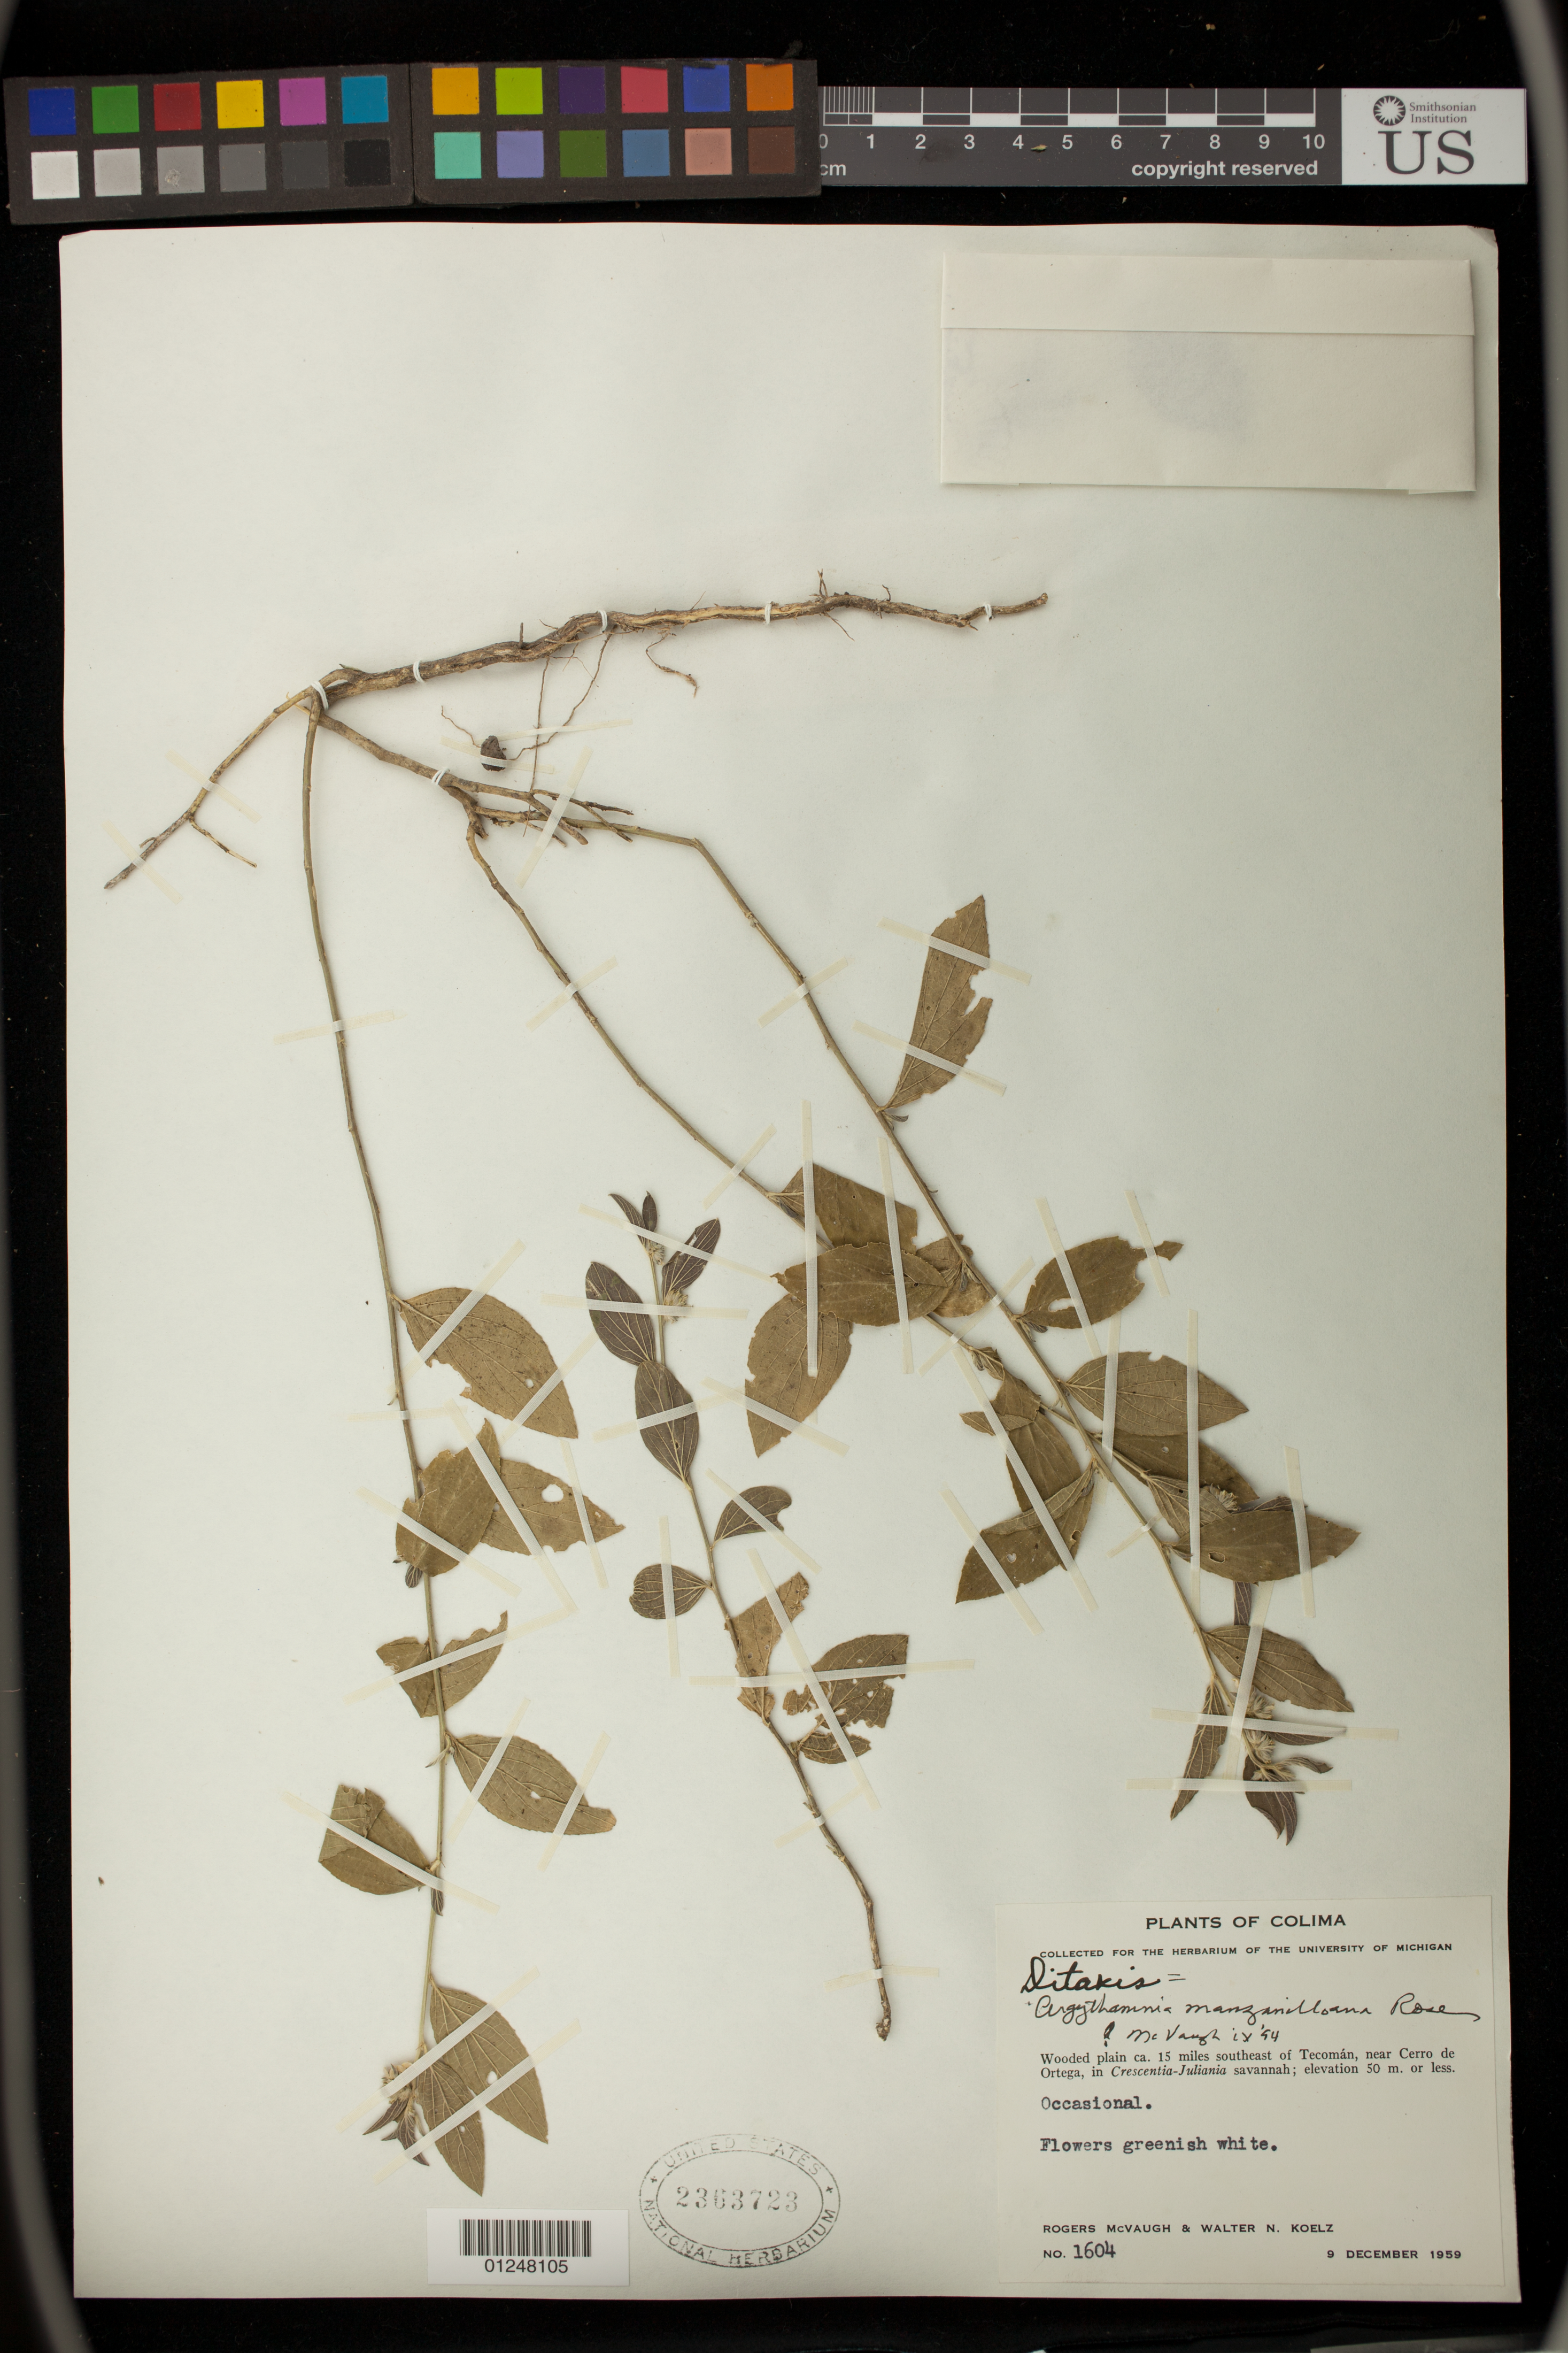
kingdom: Plantae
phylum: Tracheophyta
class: Magnoliopsida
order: Malpighiales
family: Euphorbiaceae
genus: Ditaxis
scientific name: Ditaxis manzanilloana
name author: (Rose) Pax & K. Hoffm.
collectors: R. McVaugh & W. N. Koelz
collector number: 1604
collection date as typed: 09 Dec 1959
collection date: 1959-12-09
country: Mexico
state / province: Colima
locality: Wooded plain ca. 15 miles southeast of Tecomán, near Cerro de Ortega.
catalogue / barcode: US 2363723